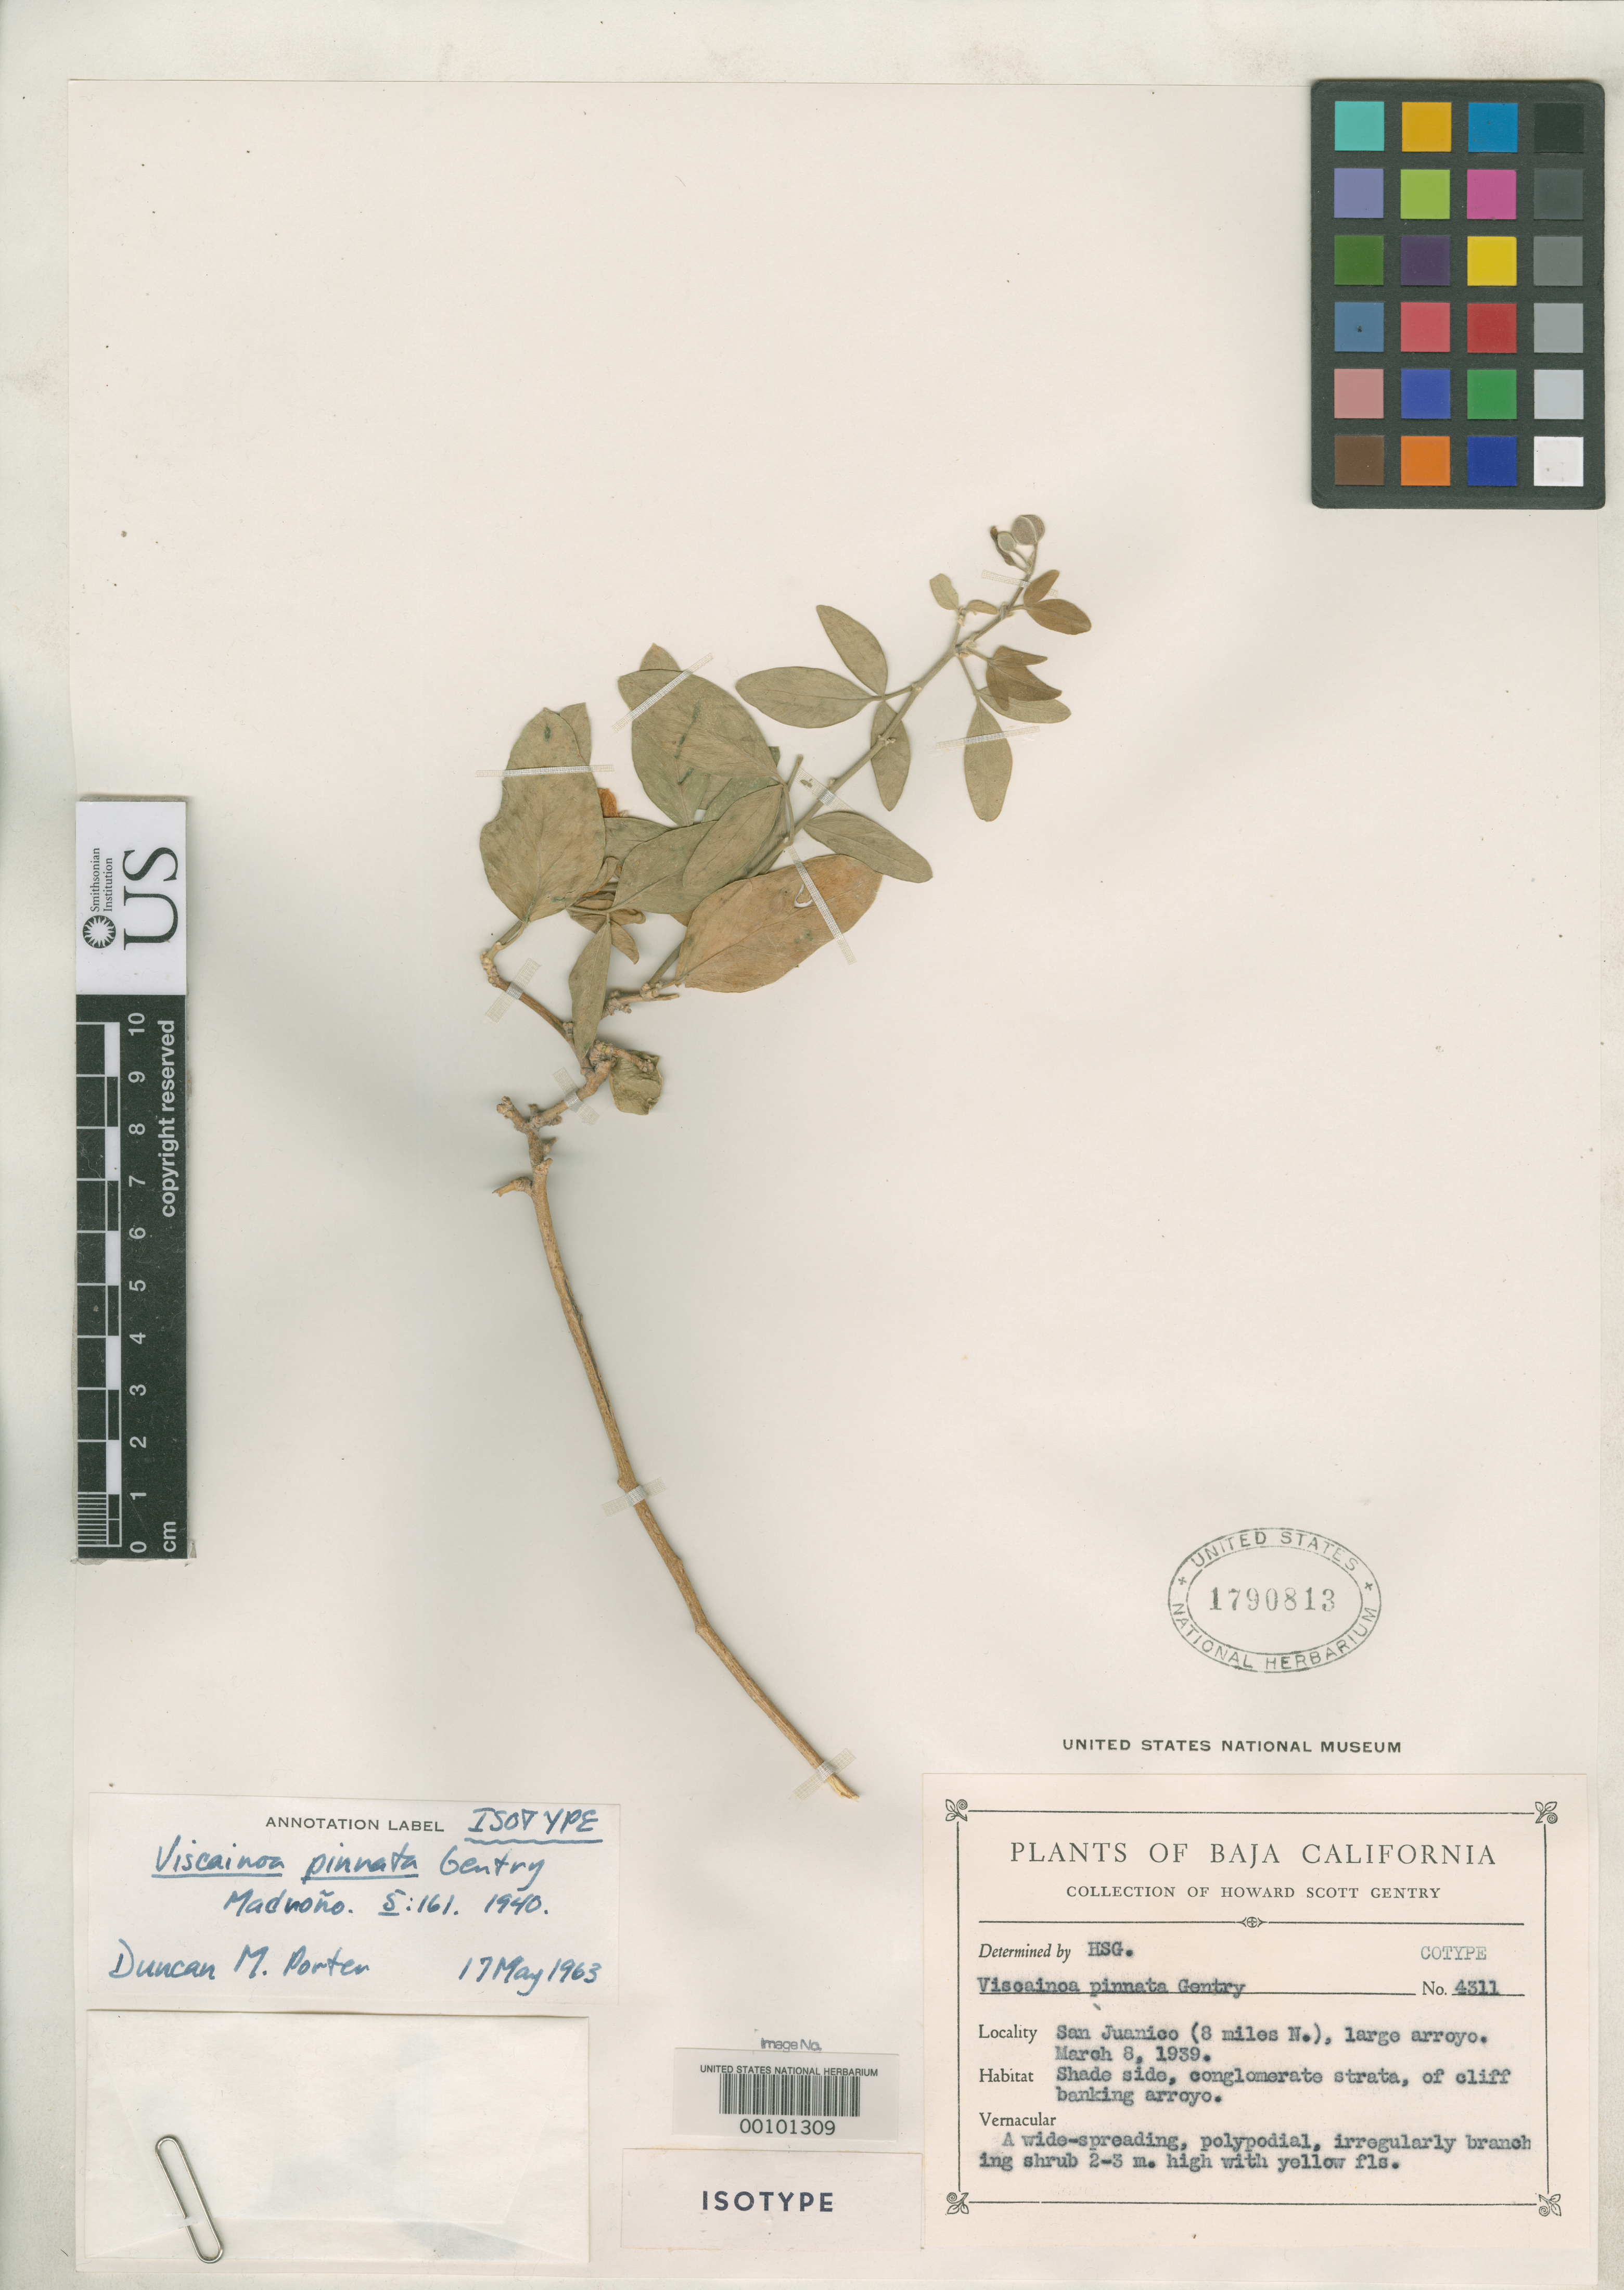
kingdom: Plantae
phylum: Tracheophyta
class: Magnoliopsida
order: Zygophyllales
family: Zygophyllaceae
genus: Viscainoa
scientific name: Viscainoa pinnata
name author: Gentry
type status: Isotype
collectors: H. S. Gentry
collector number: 4311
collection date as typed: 08 May 1939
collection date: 1939-05-08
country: Mexico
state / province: Baja California Sur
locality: North of San Juanico.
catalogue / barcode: US 1790813